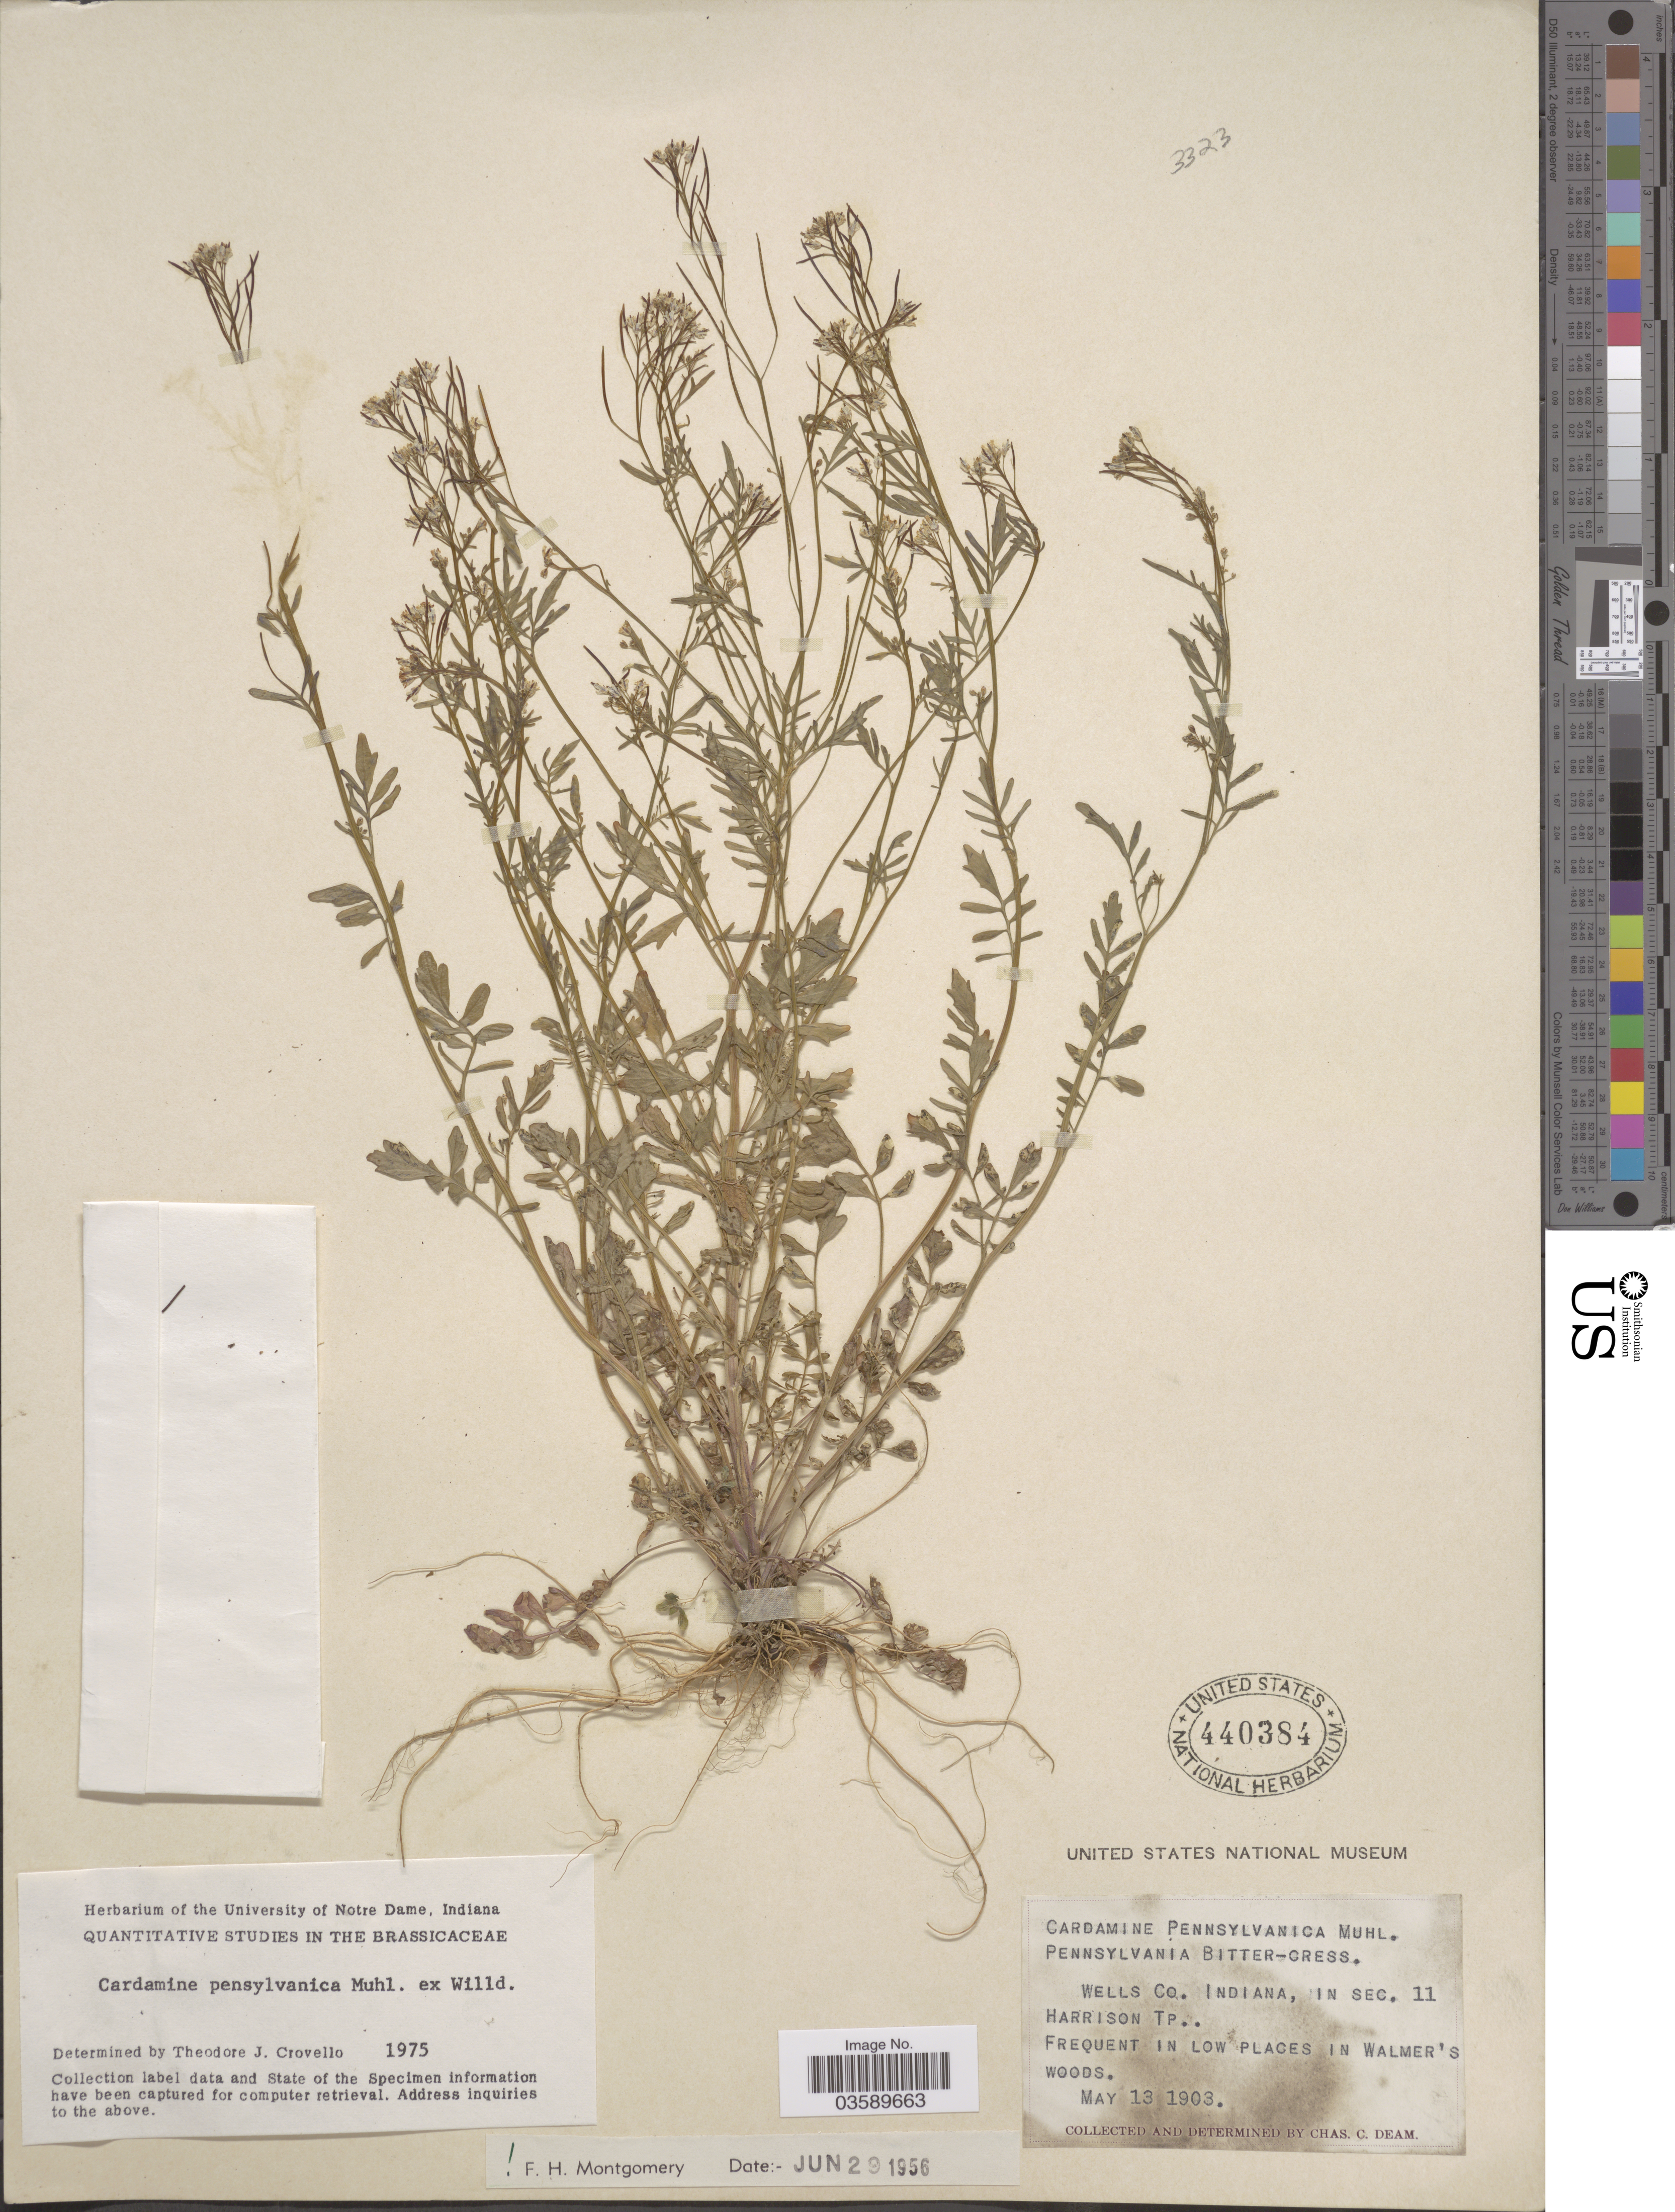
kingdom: Plantae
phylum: Tracheophyta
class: Magnoliopsida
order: Brassicales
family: Brassicaceae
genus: Cardamine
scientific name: Cardamine pensylvanica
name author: Muhl. ex Willd.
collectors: C. C. Deam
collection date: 1903-05-13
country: United States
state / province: Indiana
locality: Wells Co. In Sec. 11 Harrison Tp. Frequent in low places in Walmer's Woods.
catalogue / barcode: US 440384